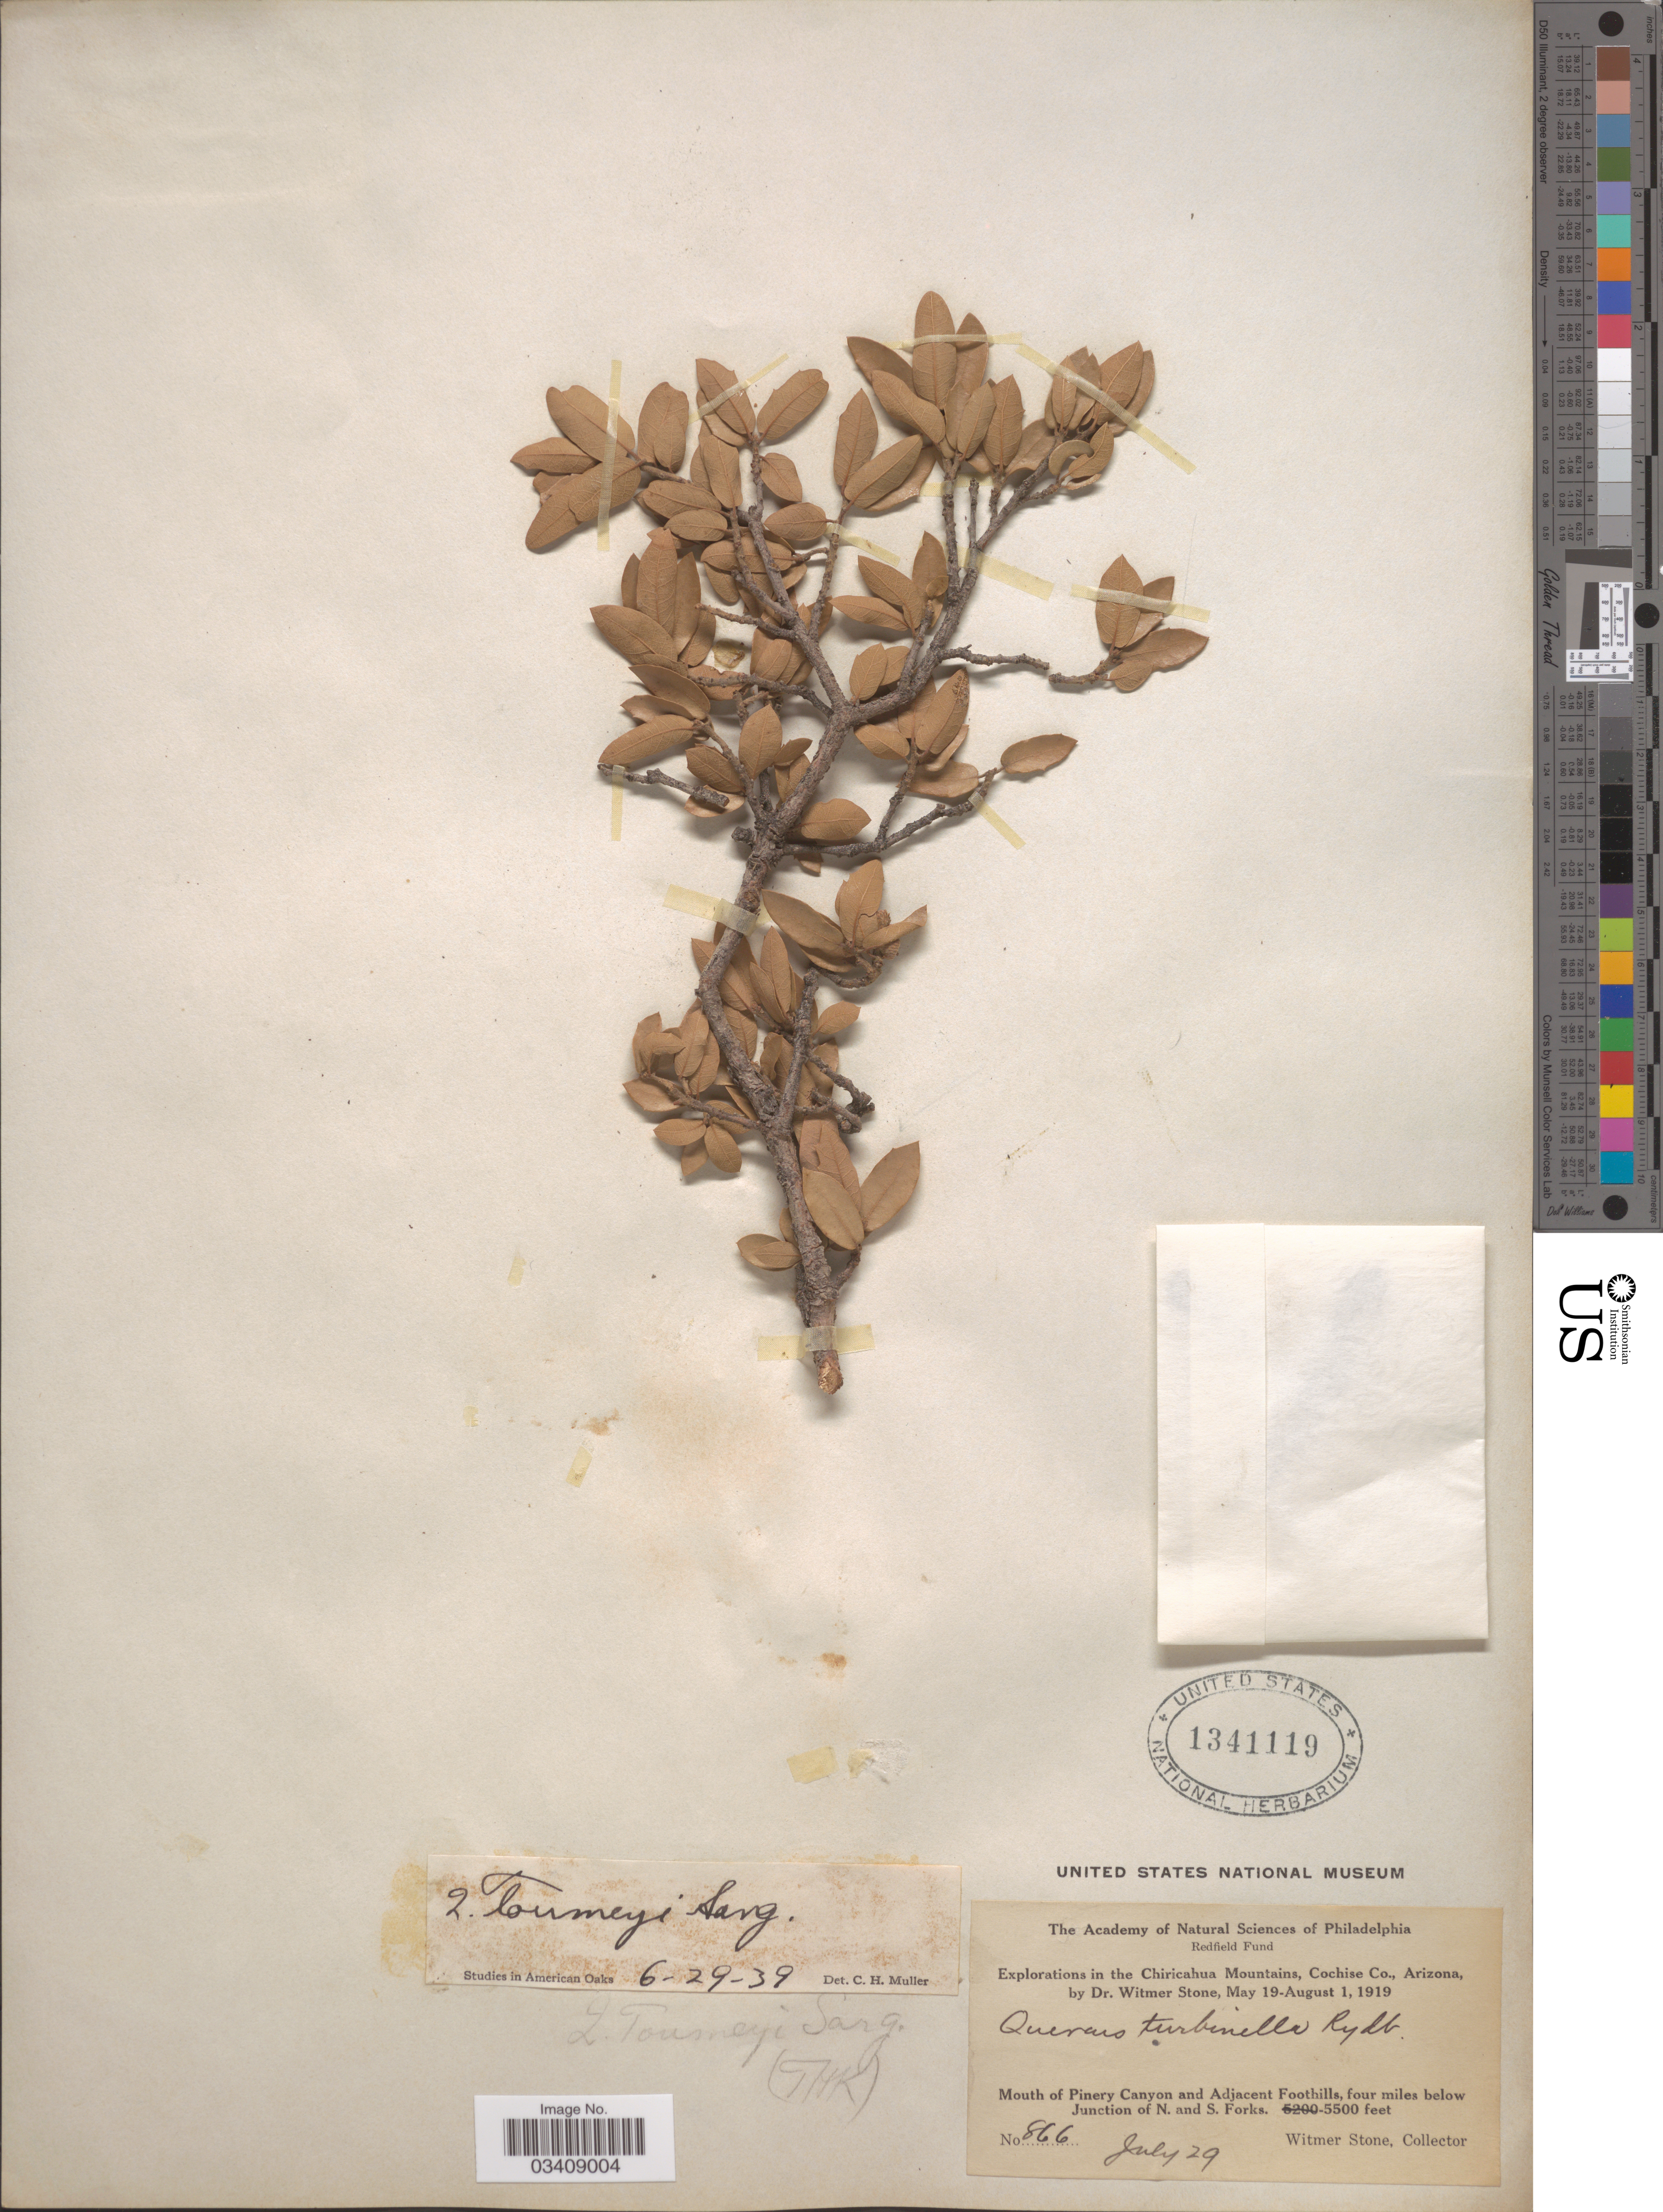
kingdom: Plantae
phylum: Tracheophyta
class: Magnoliopsida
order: Fagales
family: Fagaceae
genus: Quercus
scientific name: Quercus toumeyi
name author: Sarg.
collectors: W. Stone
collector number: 866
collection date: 1919-07-29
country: United States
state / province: Arizona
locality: In the Chiricahua Mountains, Cochise Co. Mouth of Pinery Canyon and Adjacent Foothills, four miles below Junction of N. and S. Forks.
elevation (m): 1676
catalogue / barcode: US 1341119